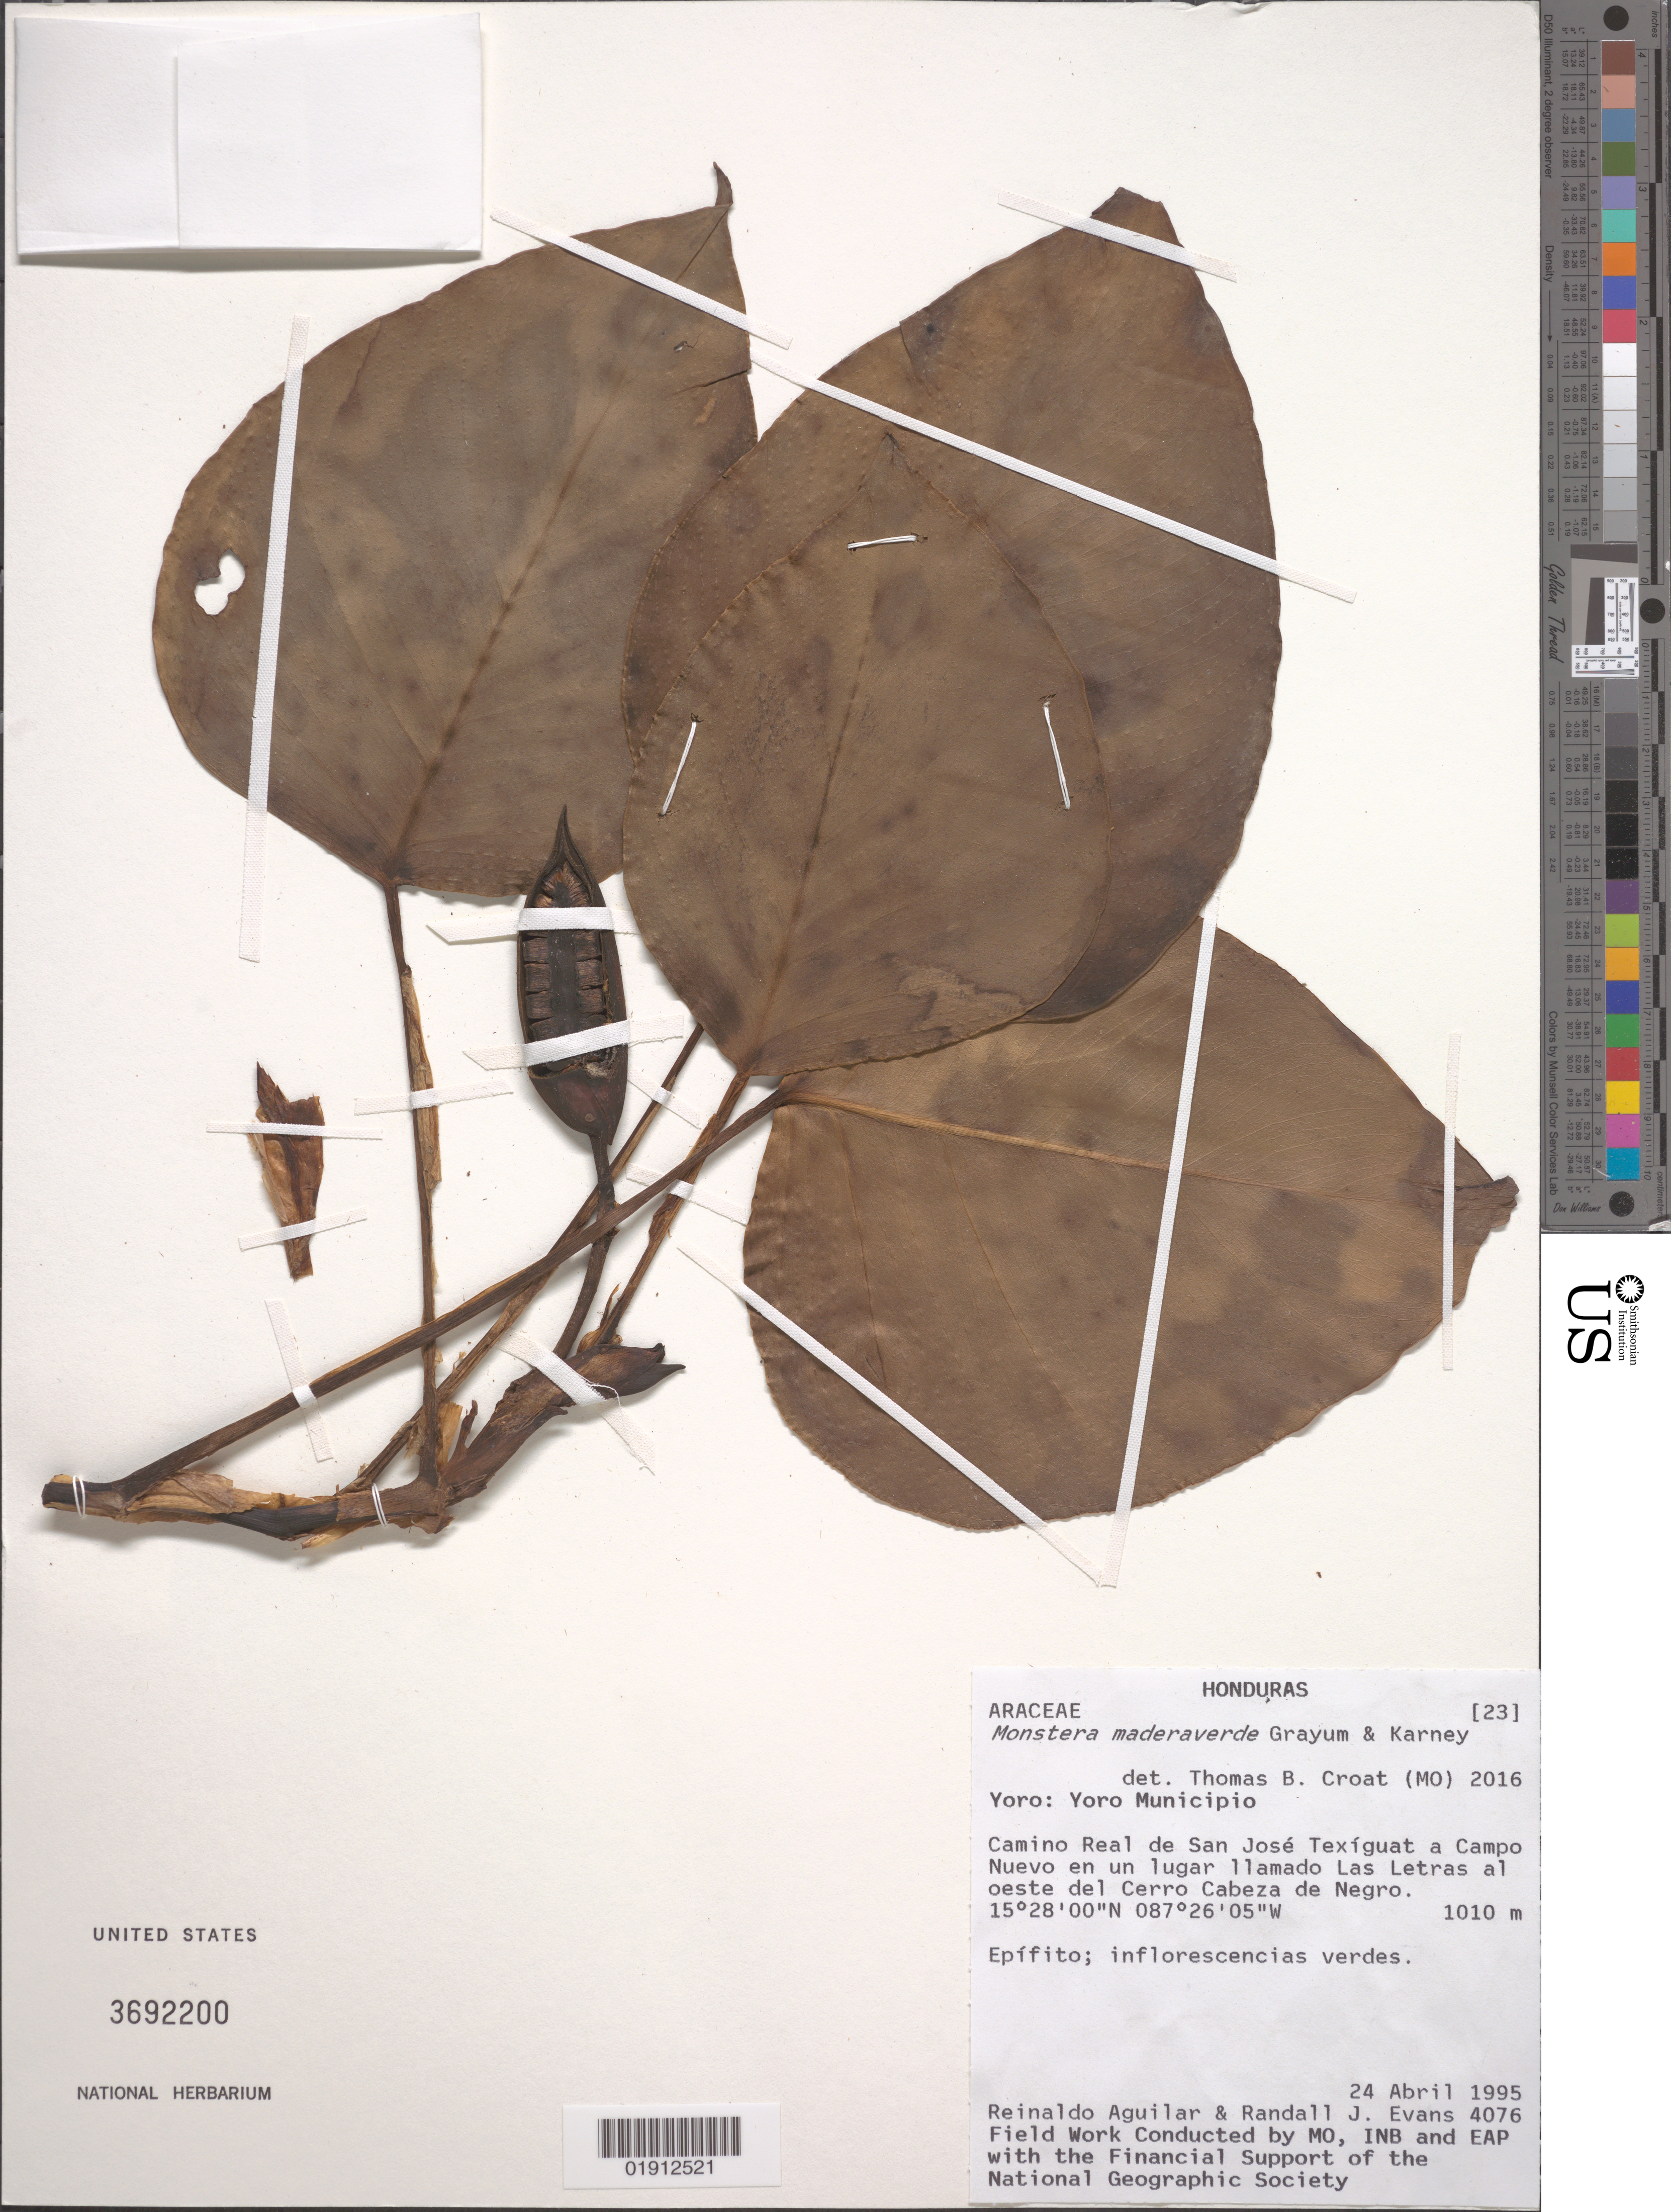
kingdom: Plantae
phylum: Tracheophyta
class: Liliopsida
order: Alismatales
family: Araceae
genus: Monstera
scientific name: Monstera maderaverde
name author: Grayum & Karney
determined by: Croat, Thomas B., Missouri Botanical Garden (MO)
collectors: R. Aguilar & R. Evans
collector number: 4076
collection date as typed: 24 Apr 1995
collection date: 1995-04-24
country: Honduras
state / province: Yoro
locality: Yoro: Camino Real de San José Texíguat a Campo Nuevo en un lugar llamado Las Letras al oeste del Cerro Cabeza de Negro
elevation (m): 1010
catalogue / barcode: US 3692200